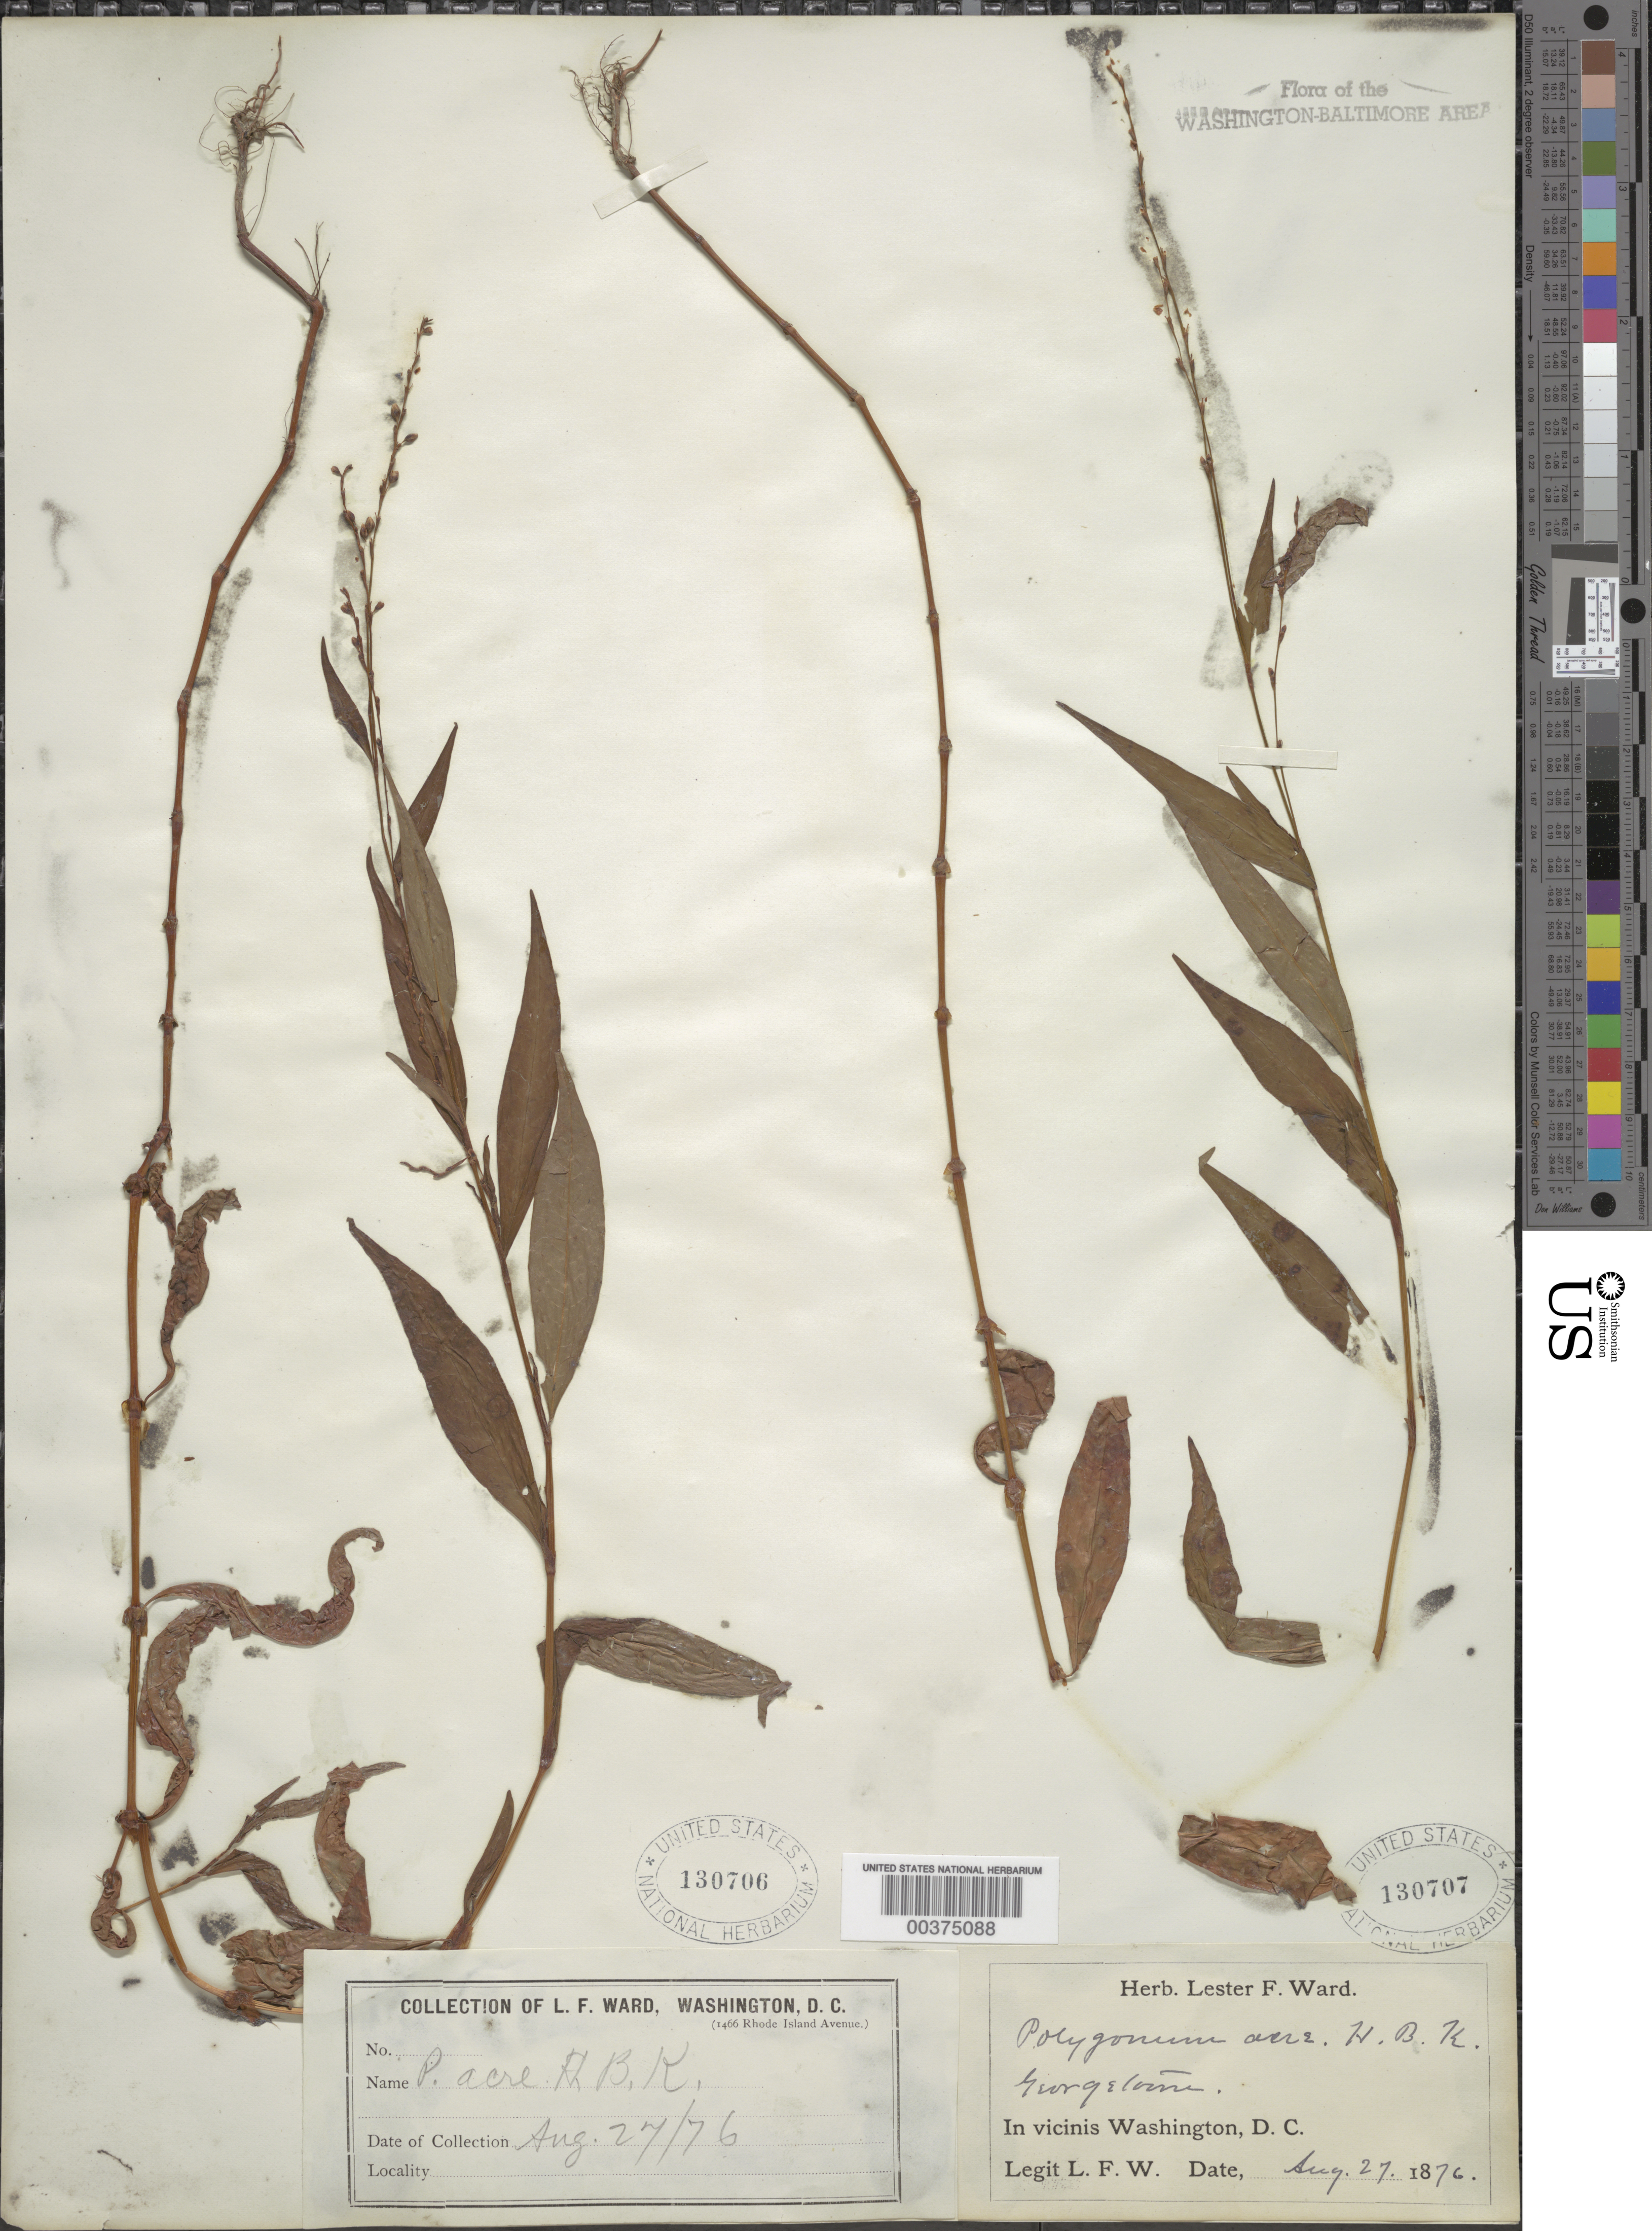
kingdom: Plantae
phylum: Tracheophyta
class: Magnoliopsida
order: Caryophyllales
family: Polygonaceae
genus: Persicaria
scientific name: Persicaria punctata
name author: (Elliott) Small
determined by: Atha, D. E.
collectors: L. F. Ward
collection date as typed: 27 Aug 1876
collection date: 1876-08-27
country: United States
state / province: District of Columbia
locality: Washington DC, Georgetown area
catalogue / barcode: US 130706-2